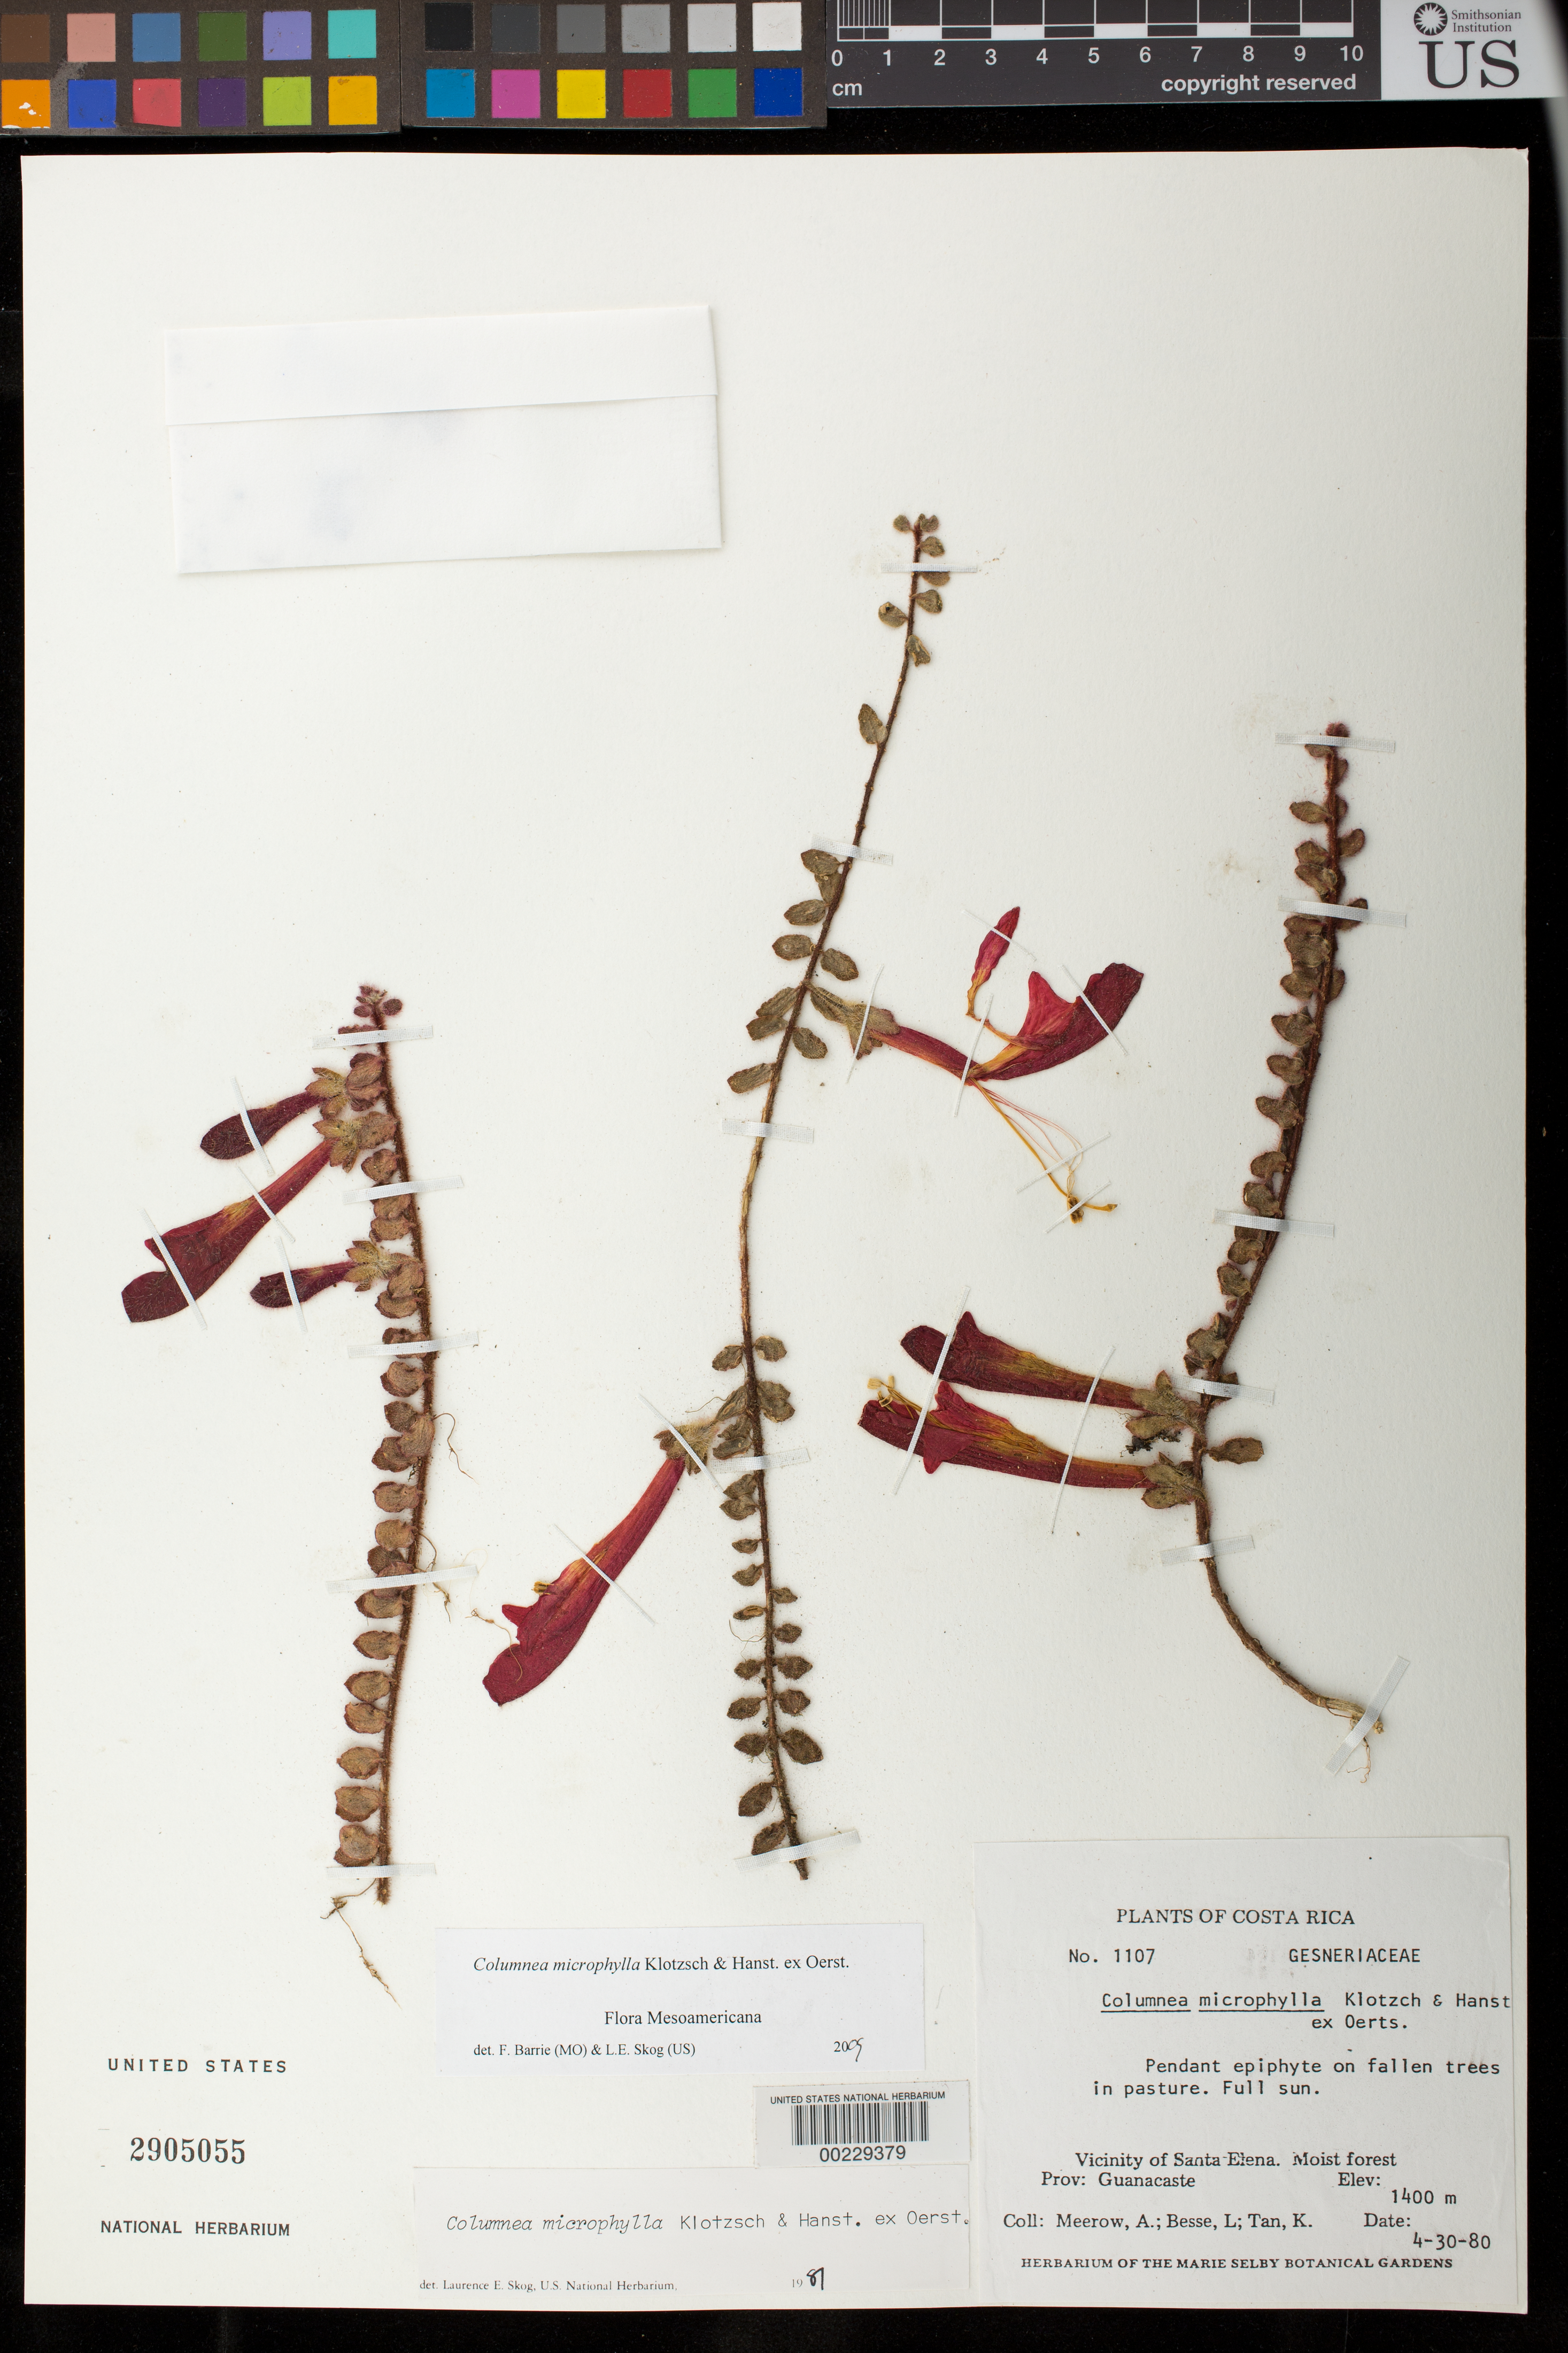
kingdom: Plantae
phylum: Tracheophyta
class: Magnoliopsida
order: Lamiales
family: Gesneriaceae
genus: Columnea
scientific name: Columnea microphylla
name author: Klotzsch & Hanst. ex Oerst.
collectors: A. Meerow & et al.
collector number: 1107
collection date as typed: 30 Apr 1980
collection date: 1980-04-30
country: Costa Rica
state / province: Guanacaste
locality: Vicinity of Santa Elena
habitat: Moist forest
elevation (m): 1400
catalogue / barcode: US 2905055